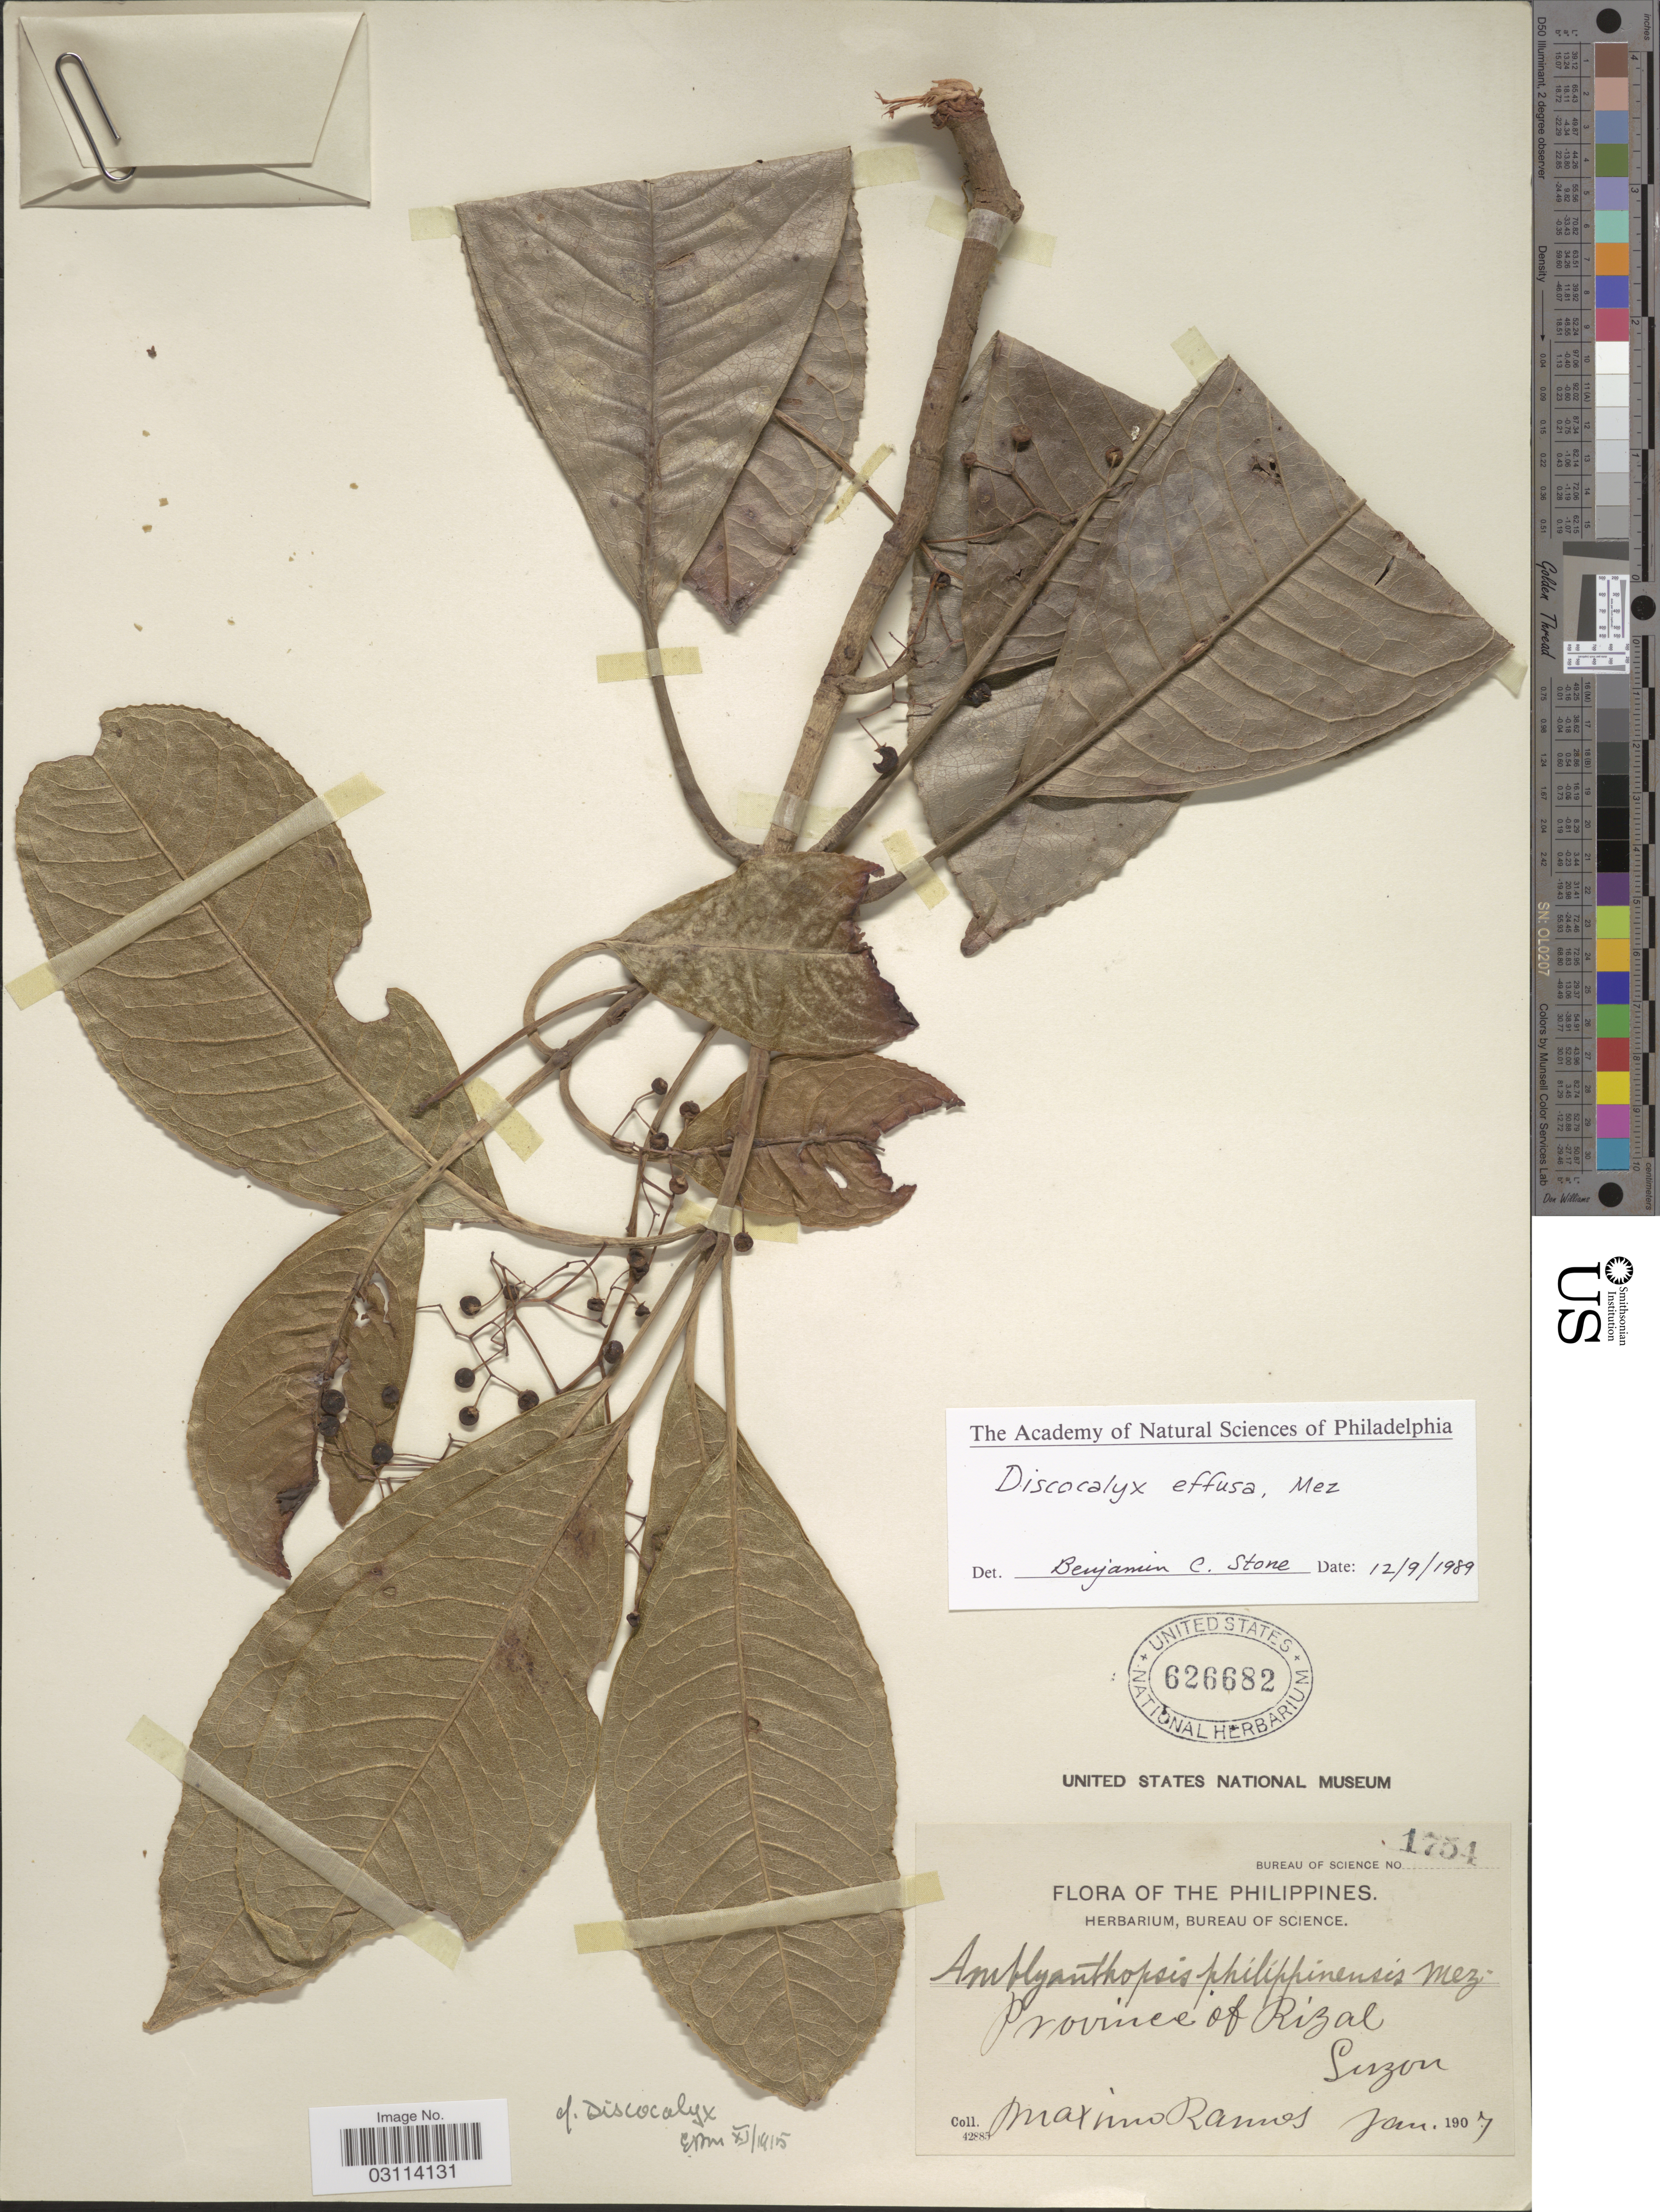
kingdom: Plantae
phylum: Tracheophyta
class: Magnoliopsida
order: Ericales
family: Primulaceae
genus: Discocalyx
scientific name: Discocalyx effusa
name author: Mez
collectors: M. Ramos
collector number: Bureau of Science 1754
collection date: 1907-01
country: Philippines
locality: Province of Rizal, Luzon.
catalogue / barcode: US 626682